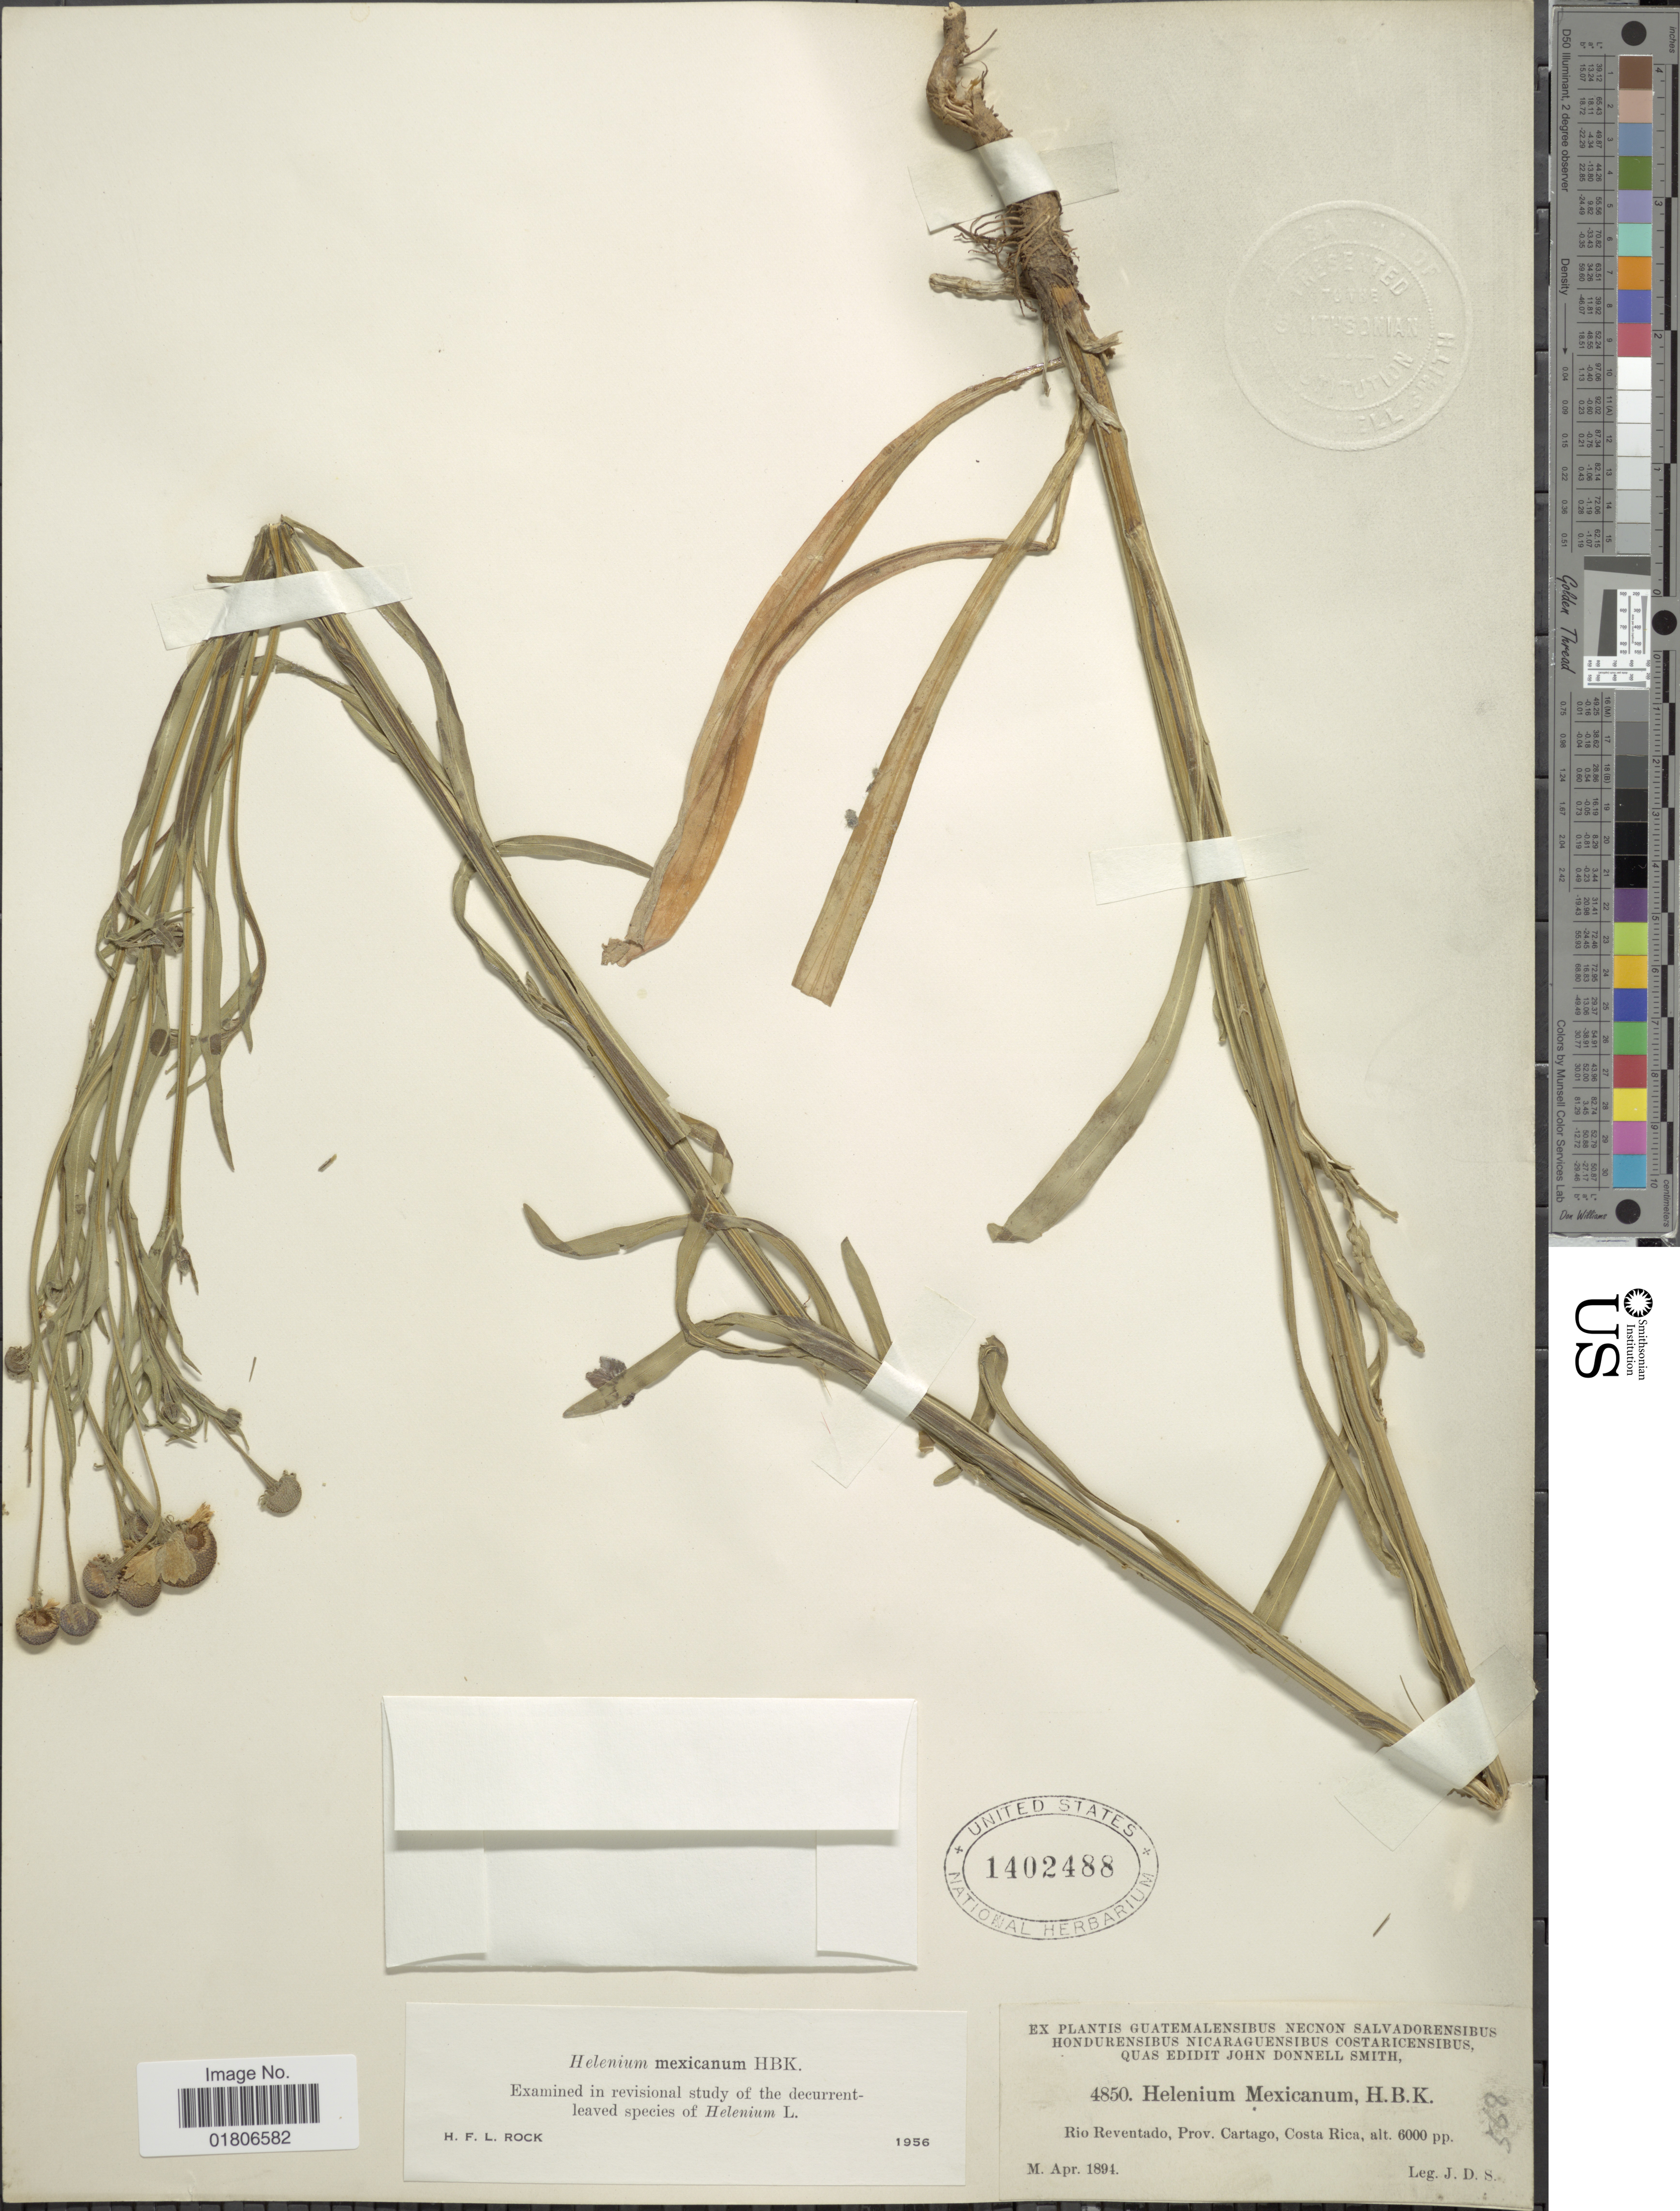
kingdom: Plantae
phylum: Tracheophyta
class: Magnoliopsida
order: Asterales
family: Asteraceae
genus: Helenium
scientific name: Helenium mexicanum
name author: Kunth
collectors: J. Donnell Smith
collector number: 4850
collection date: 1894-04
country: Costa Rica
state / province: Cartago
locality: Rio Reventado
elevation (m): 1829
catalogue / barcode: US 1402488